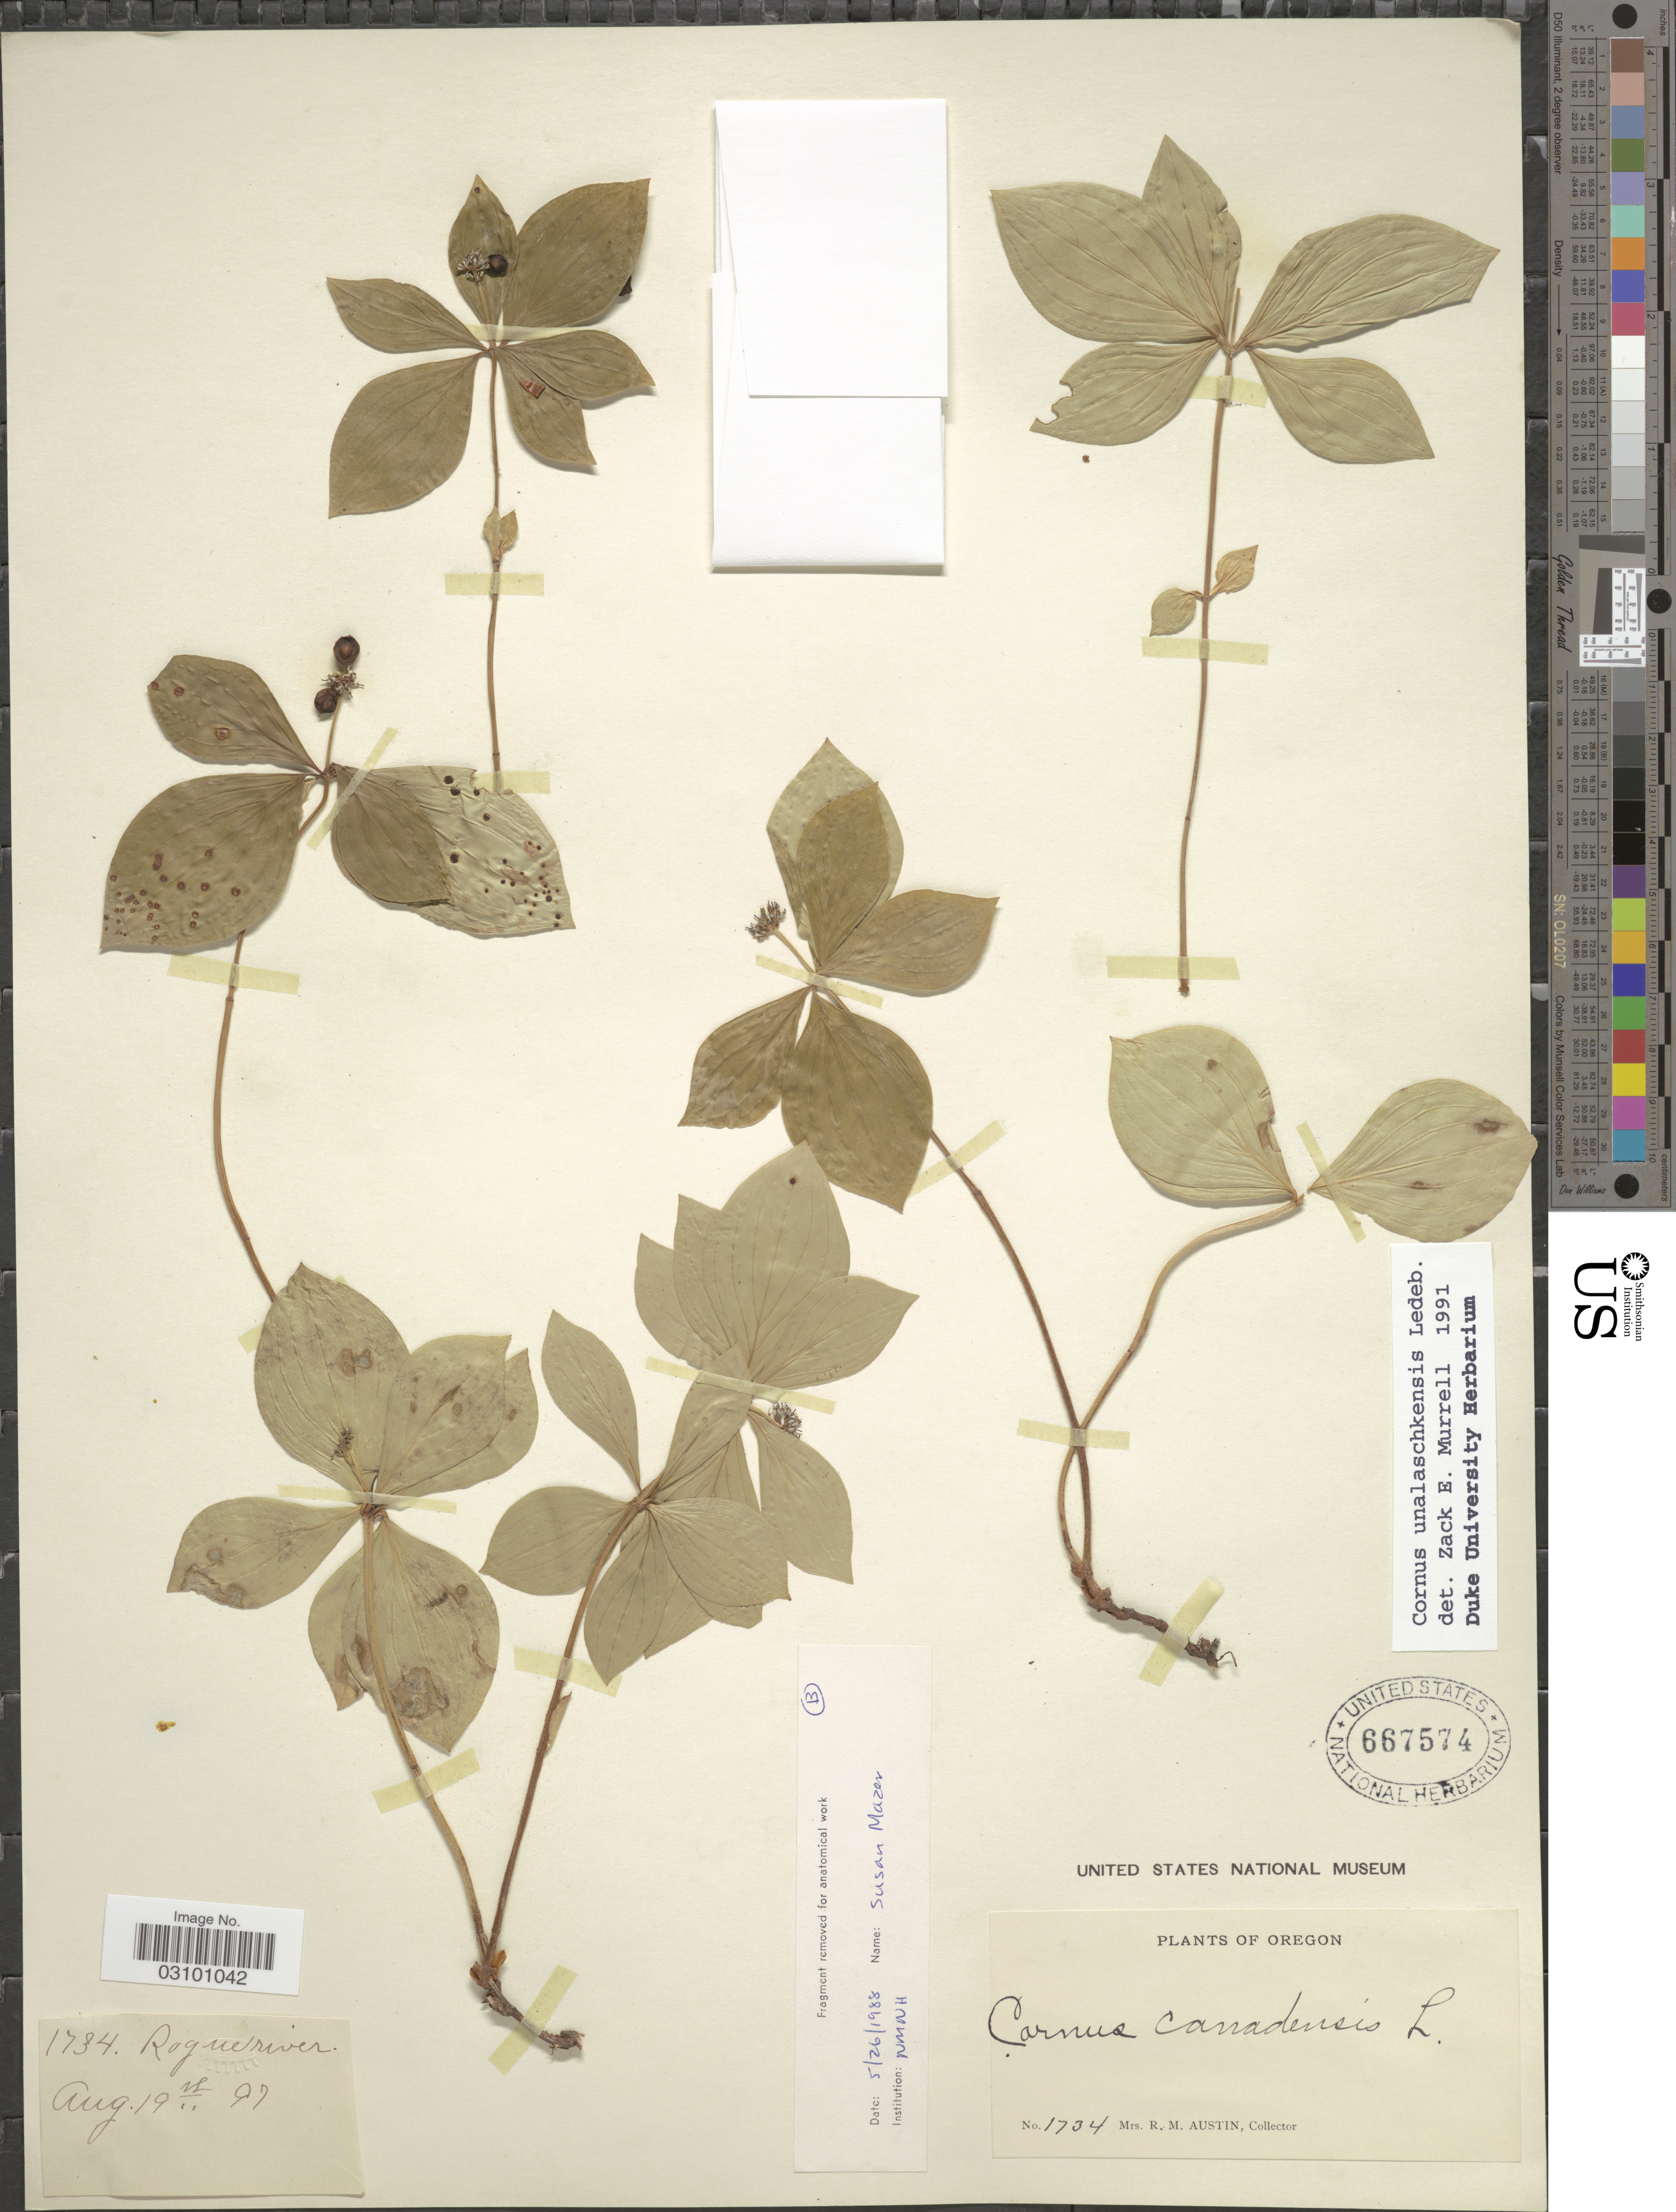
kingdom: Plantae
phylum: Tracheophyta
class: Magnoliopsida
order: Cornales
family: Cornaceae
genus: Cornus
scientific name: Cornus unalaschkensis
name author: Ledeb.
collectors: R. Austin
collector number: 1734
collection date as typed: Transcribed d/m/y: 19/8/97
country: United States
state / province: Oregon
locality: Rogue river.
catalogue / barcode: US 667574